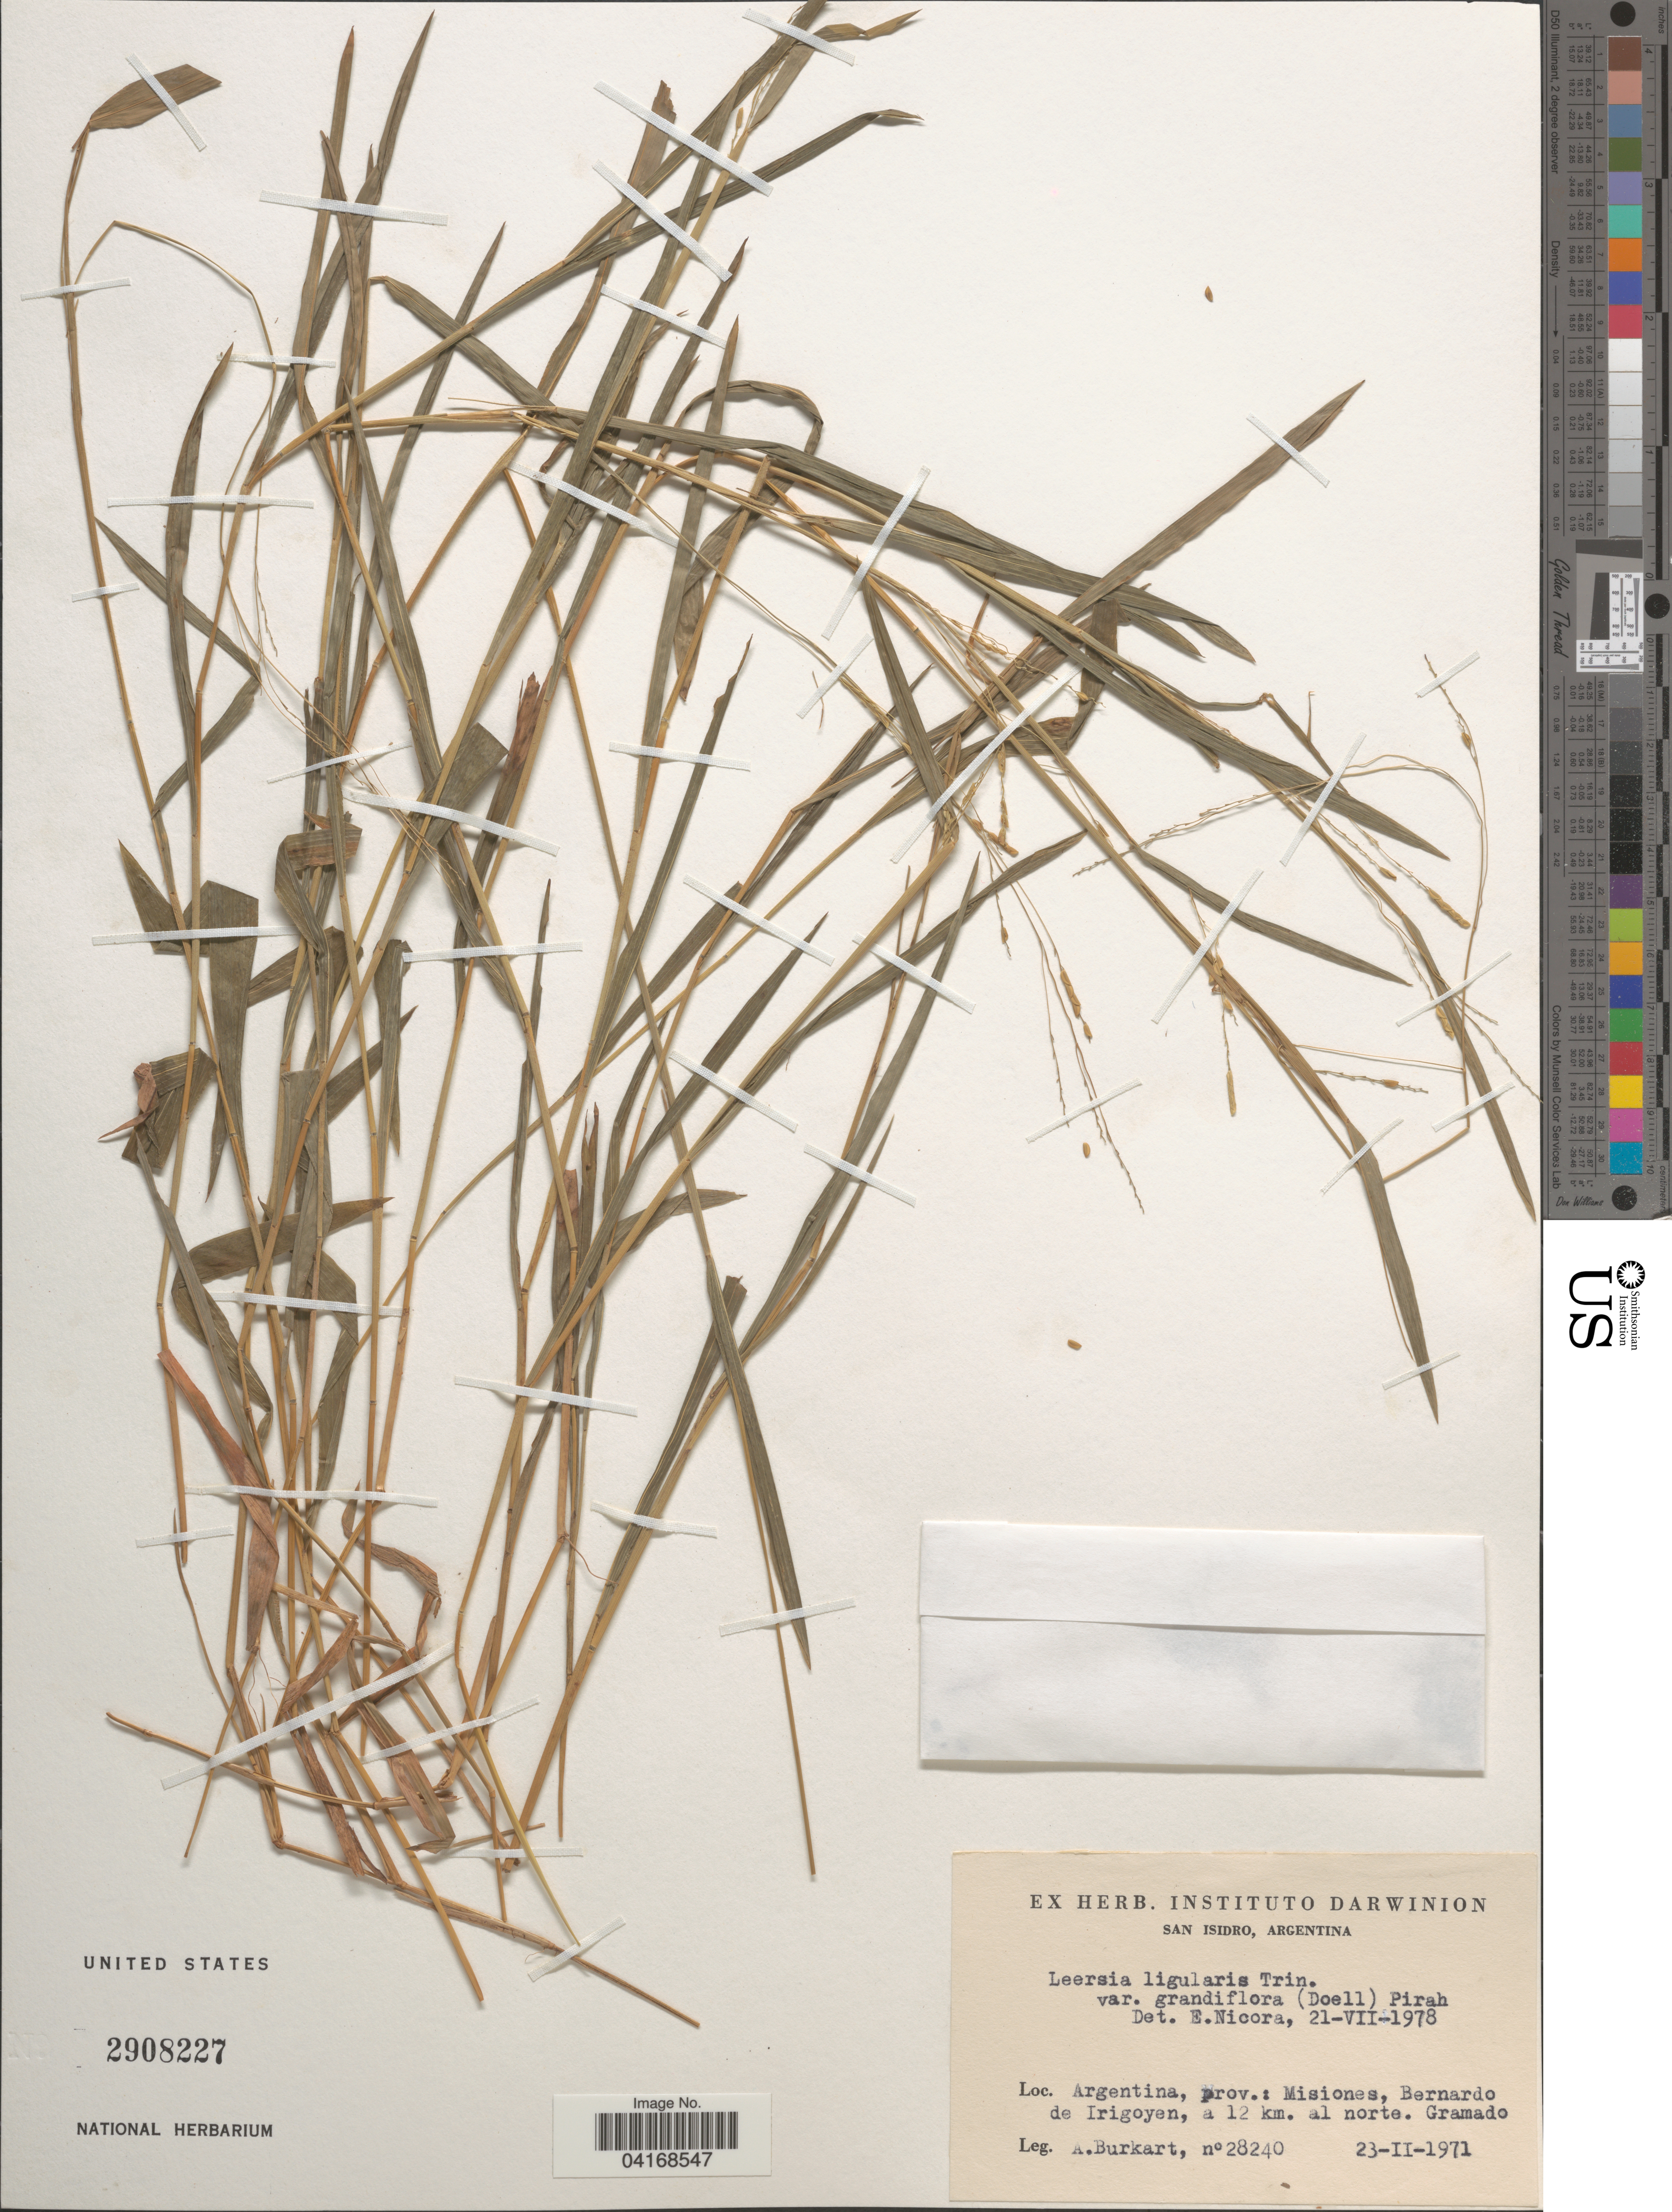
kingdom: Plantae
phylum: Tracheophyta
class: Liliopsida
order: Poales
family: Poaceae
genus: Leersia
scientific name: Leersia ligularis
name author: Trin.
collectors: A. E. Burkart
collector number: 28240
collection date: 1971-02-23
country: Argentina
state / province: Misiones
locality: Bernardo de Irigoyen, a 12 km. al norte. Gramado.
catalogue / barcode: US 2908227